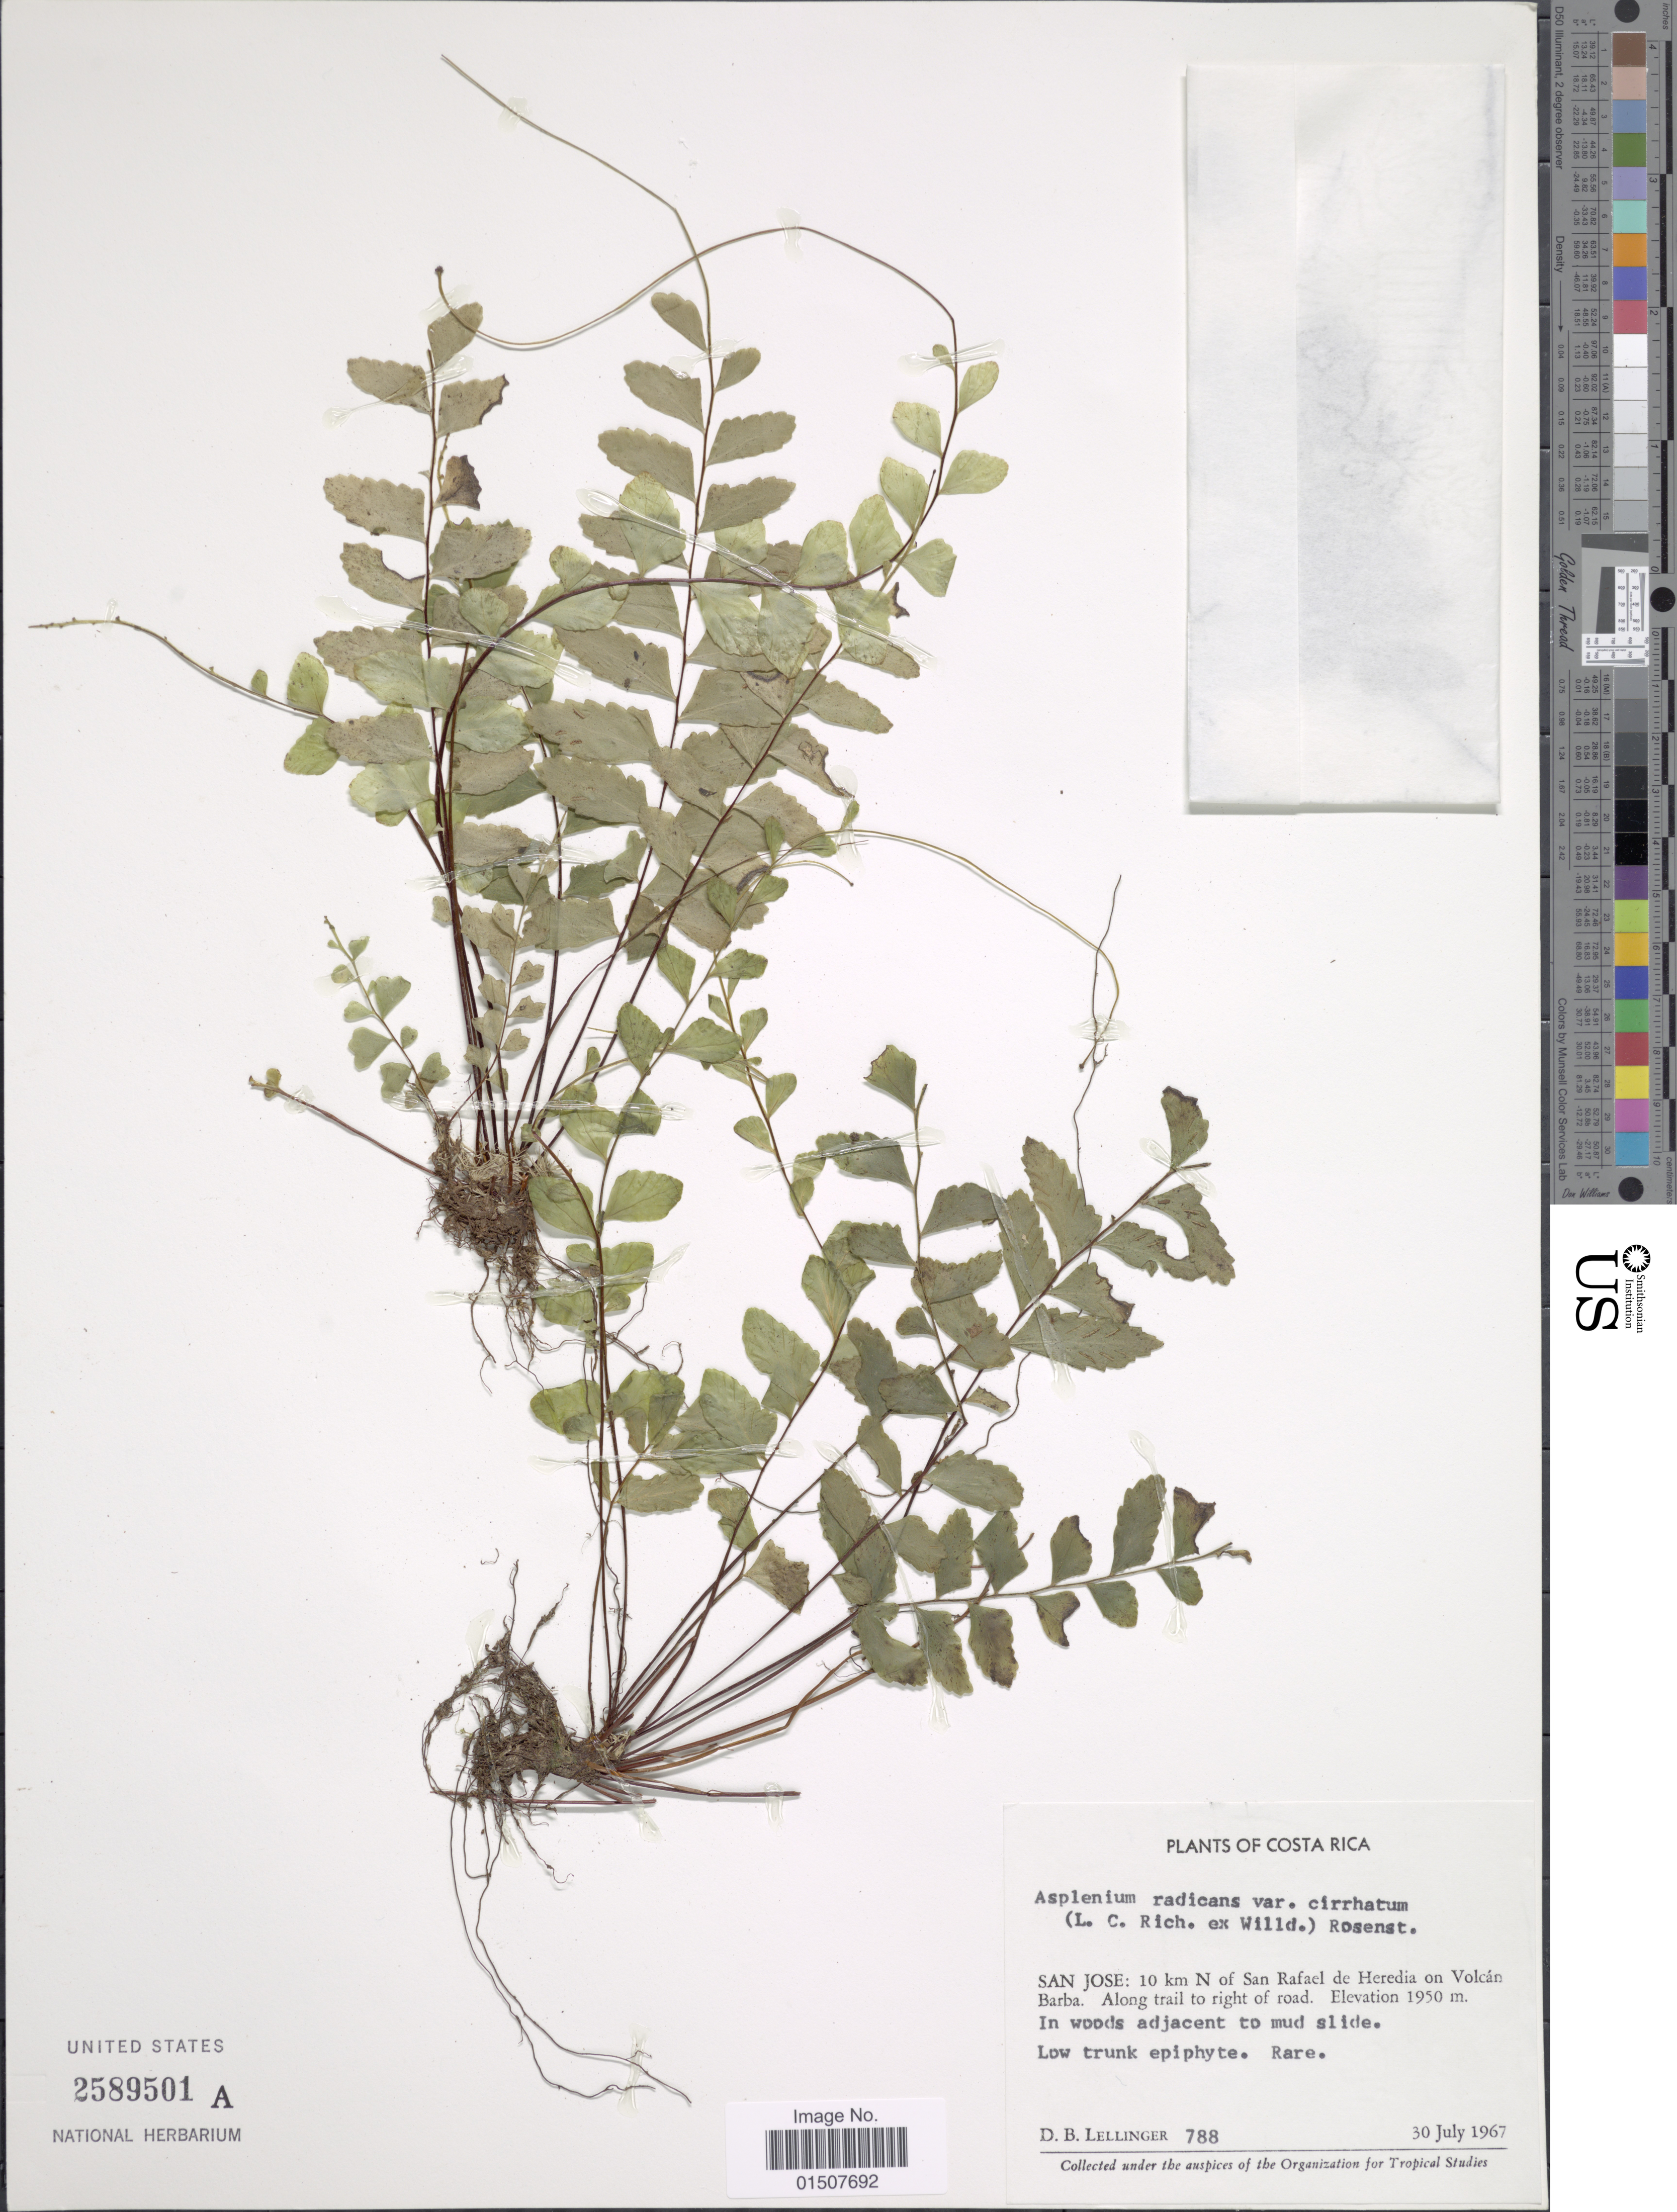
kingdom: Plantae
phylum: Tracheophyta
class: Polypodiopsida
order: Polypodiales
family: Aspleniaceae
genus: Asplenium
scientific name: Asplenium radicans var. cirrhatum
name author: (Rich. ex Willd.) Rosenst.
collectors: D. B. Lellinger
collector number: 788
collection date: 1967-07-30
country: Costa Rica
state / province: San José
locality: San Jose: 10 km N of San Rafael de Heredia on Volcan Barba. Along trail to right of road.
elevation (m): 1950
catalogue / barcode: US 2589501A